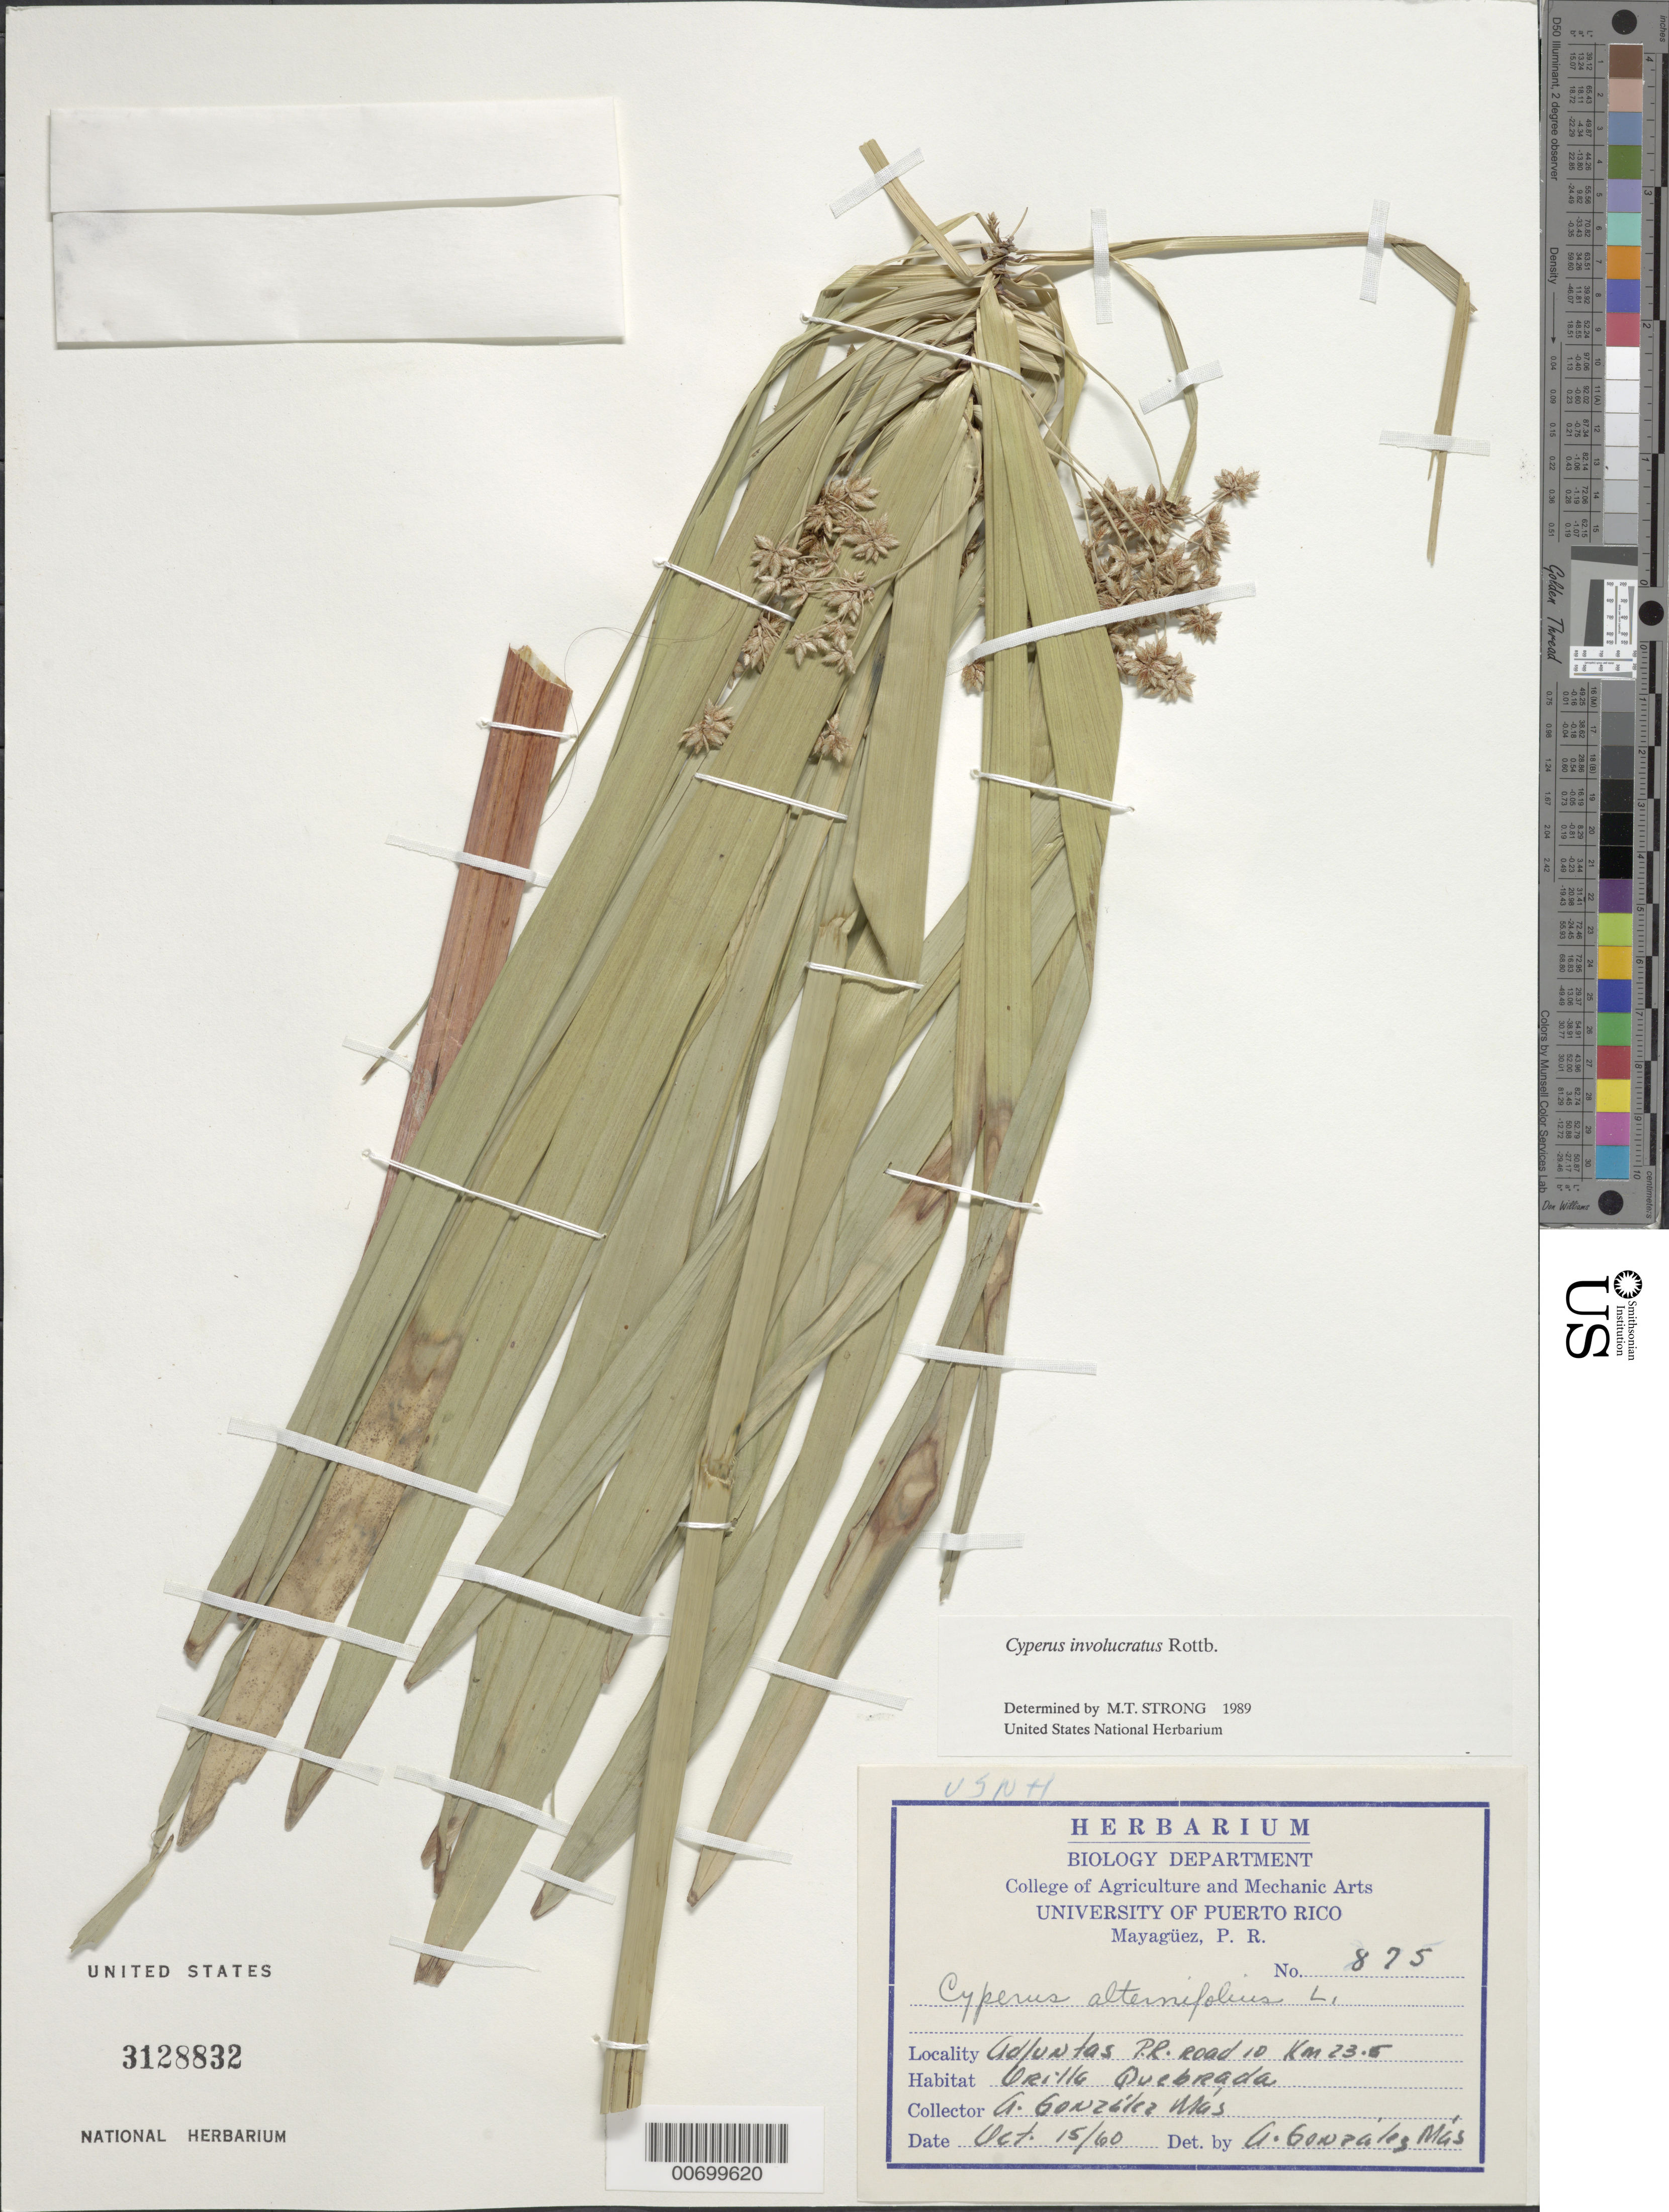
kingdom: Plantae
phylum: Tracheophyta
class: Liliopsida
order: Poales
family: Cyperaceae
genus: Cyperus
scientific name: Cyperus involucratus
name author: Rottb.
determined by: Strong, M. T., (US), Smithsonian Institution - National Museum of Natural History (UNITED STATES)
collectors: A. González Más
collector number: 875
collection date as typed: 15 Oct 1960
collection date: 1960-10-15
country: Puerto Rico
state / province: Adjuntas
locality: Adjuntas: Rd. 10, km 23.5, Orilla Quebrada.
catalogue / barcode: US 3128832